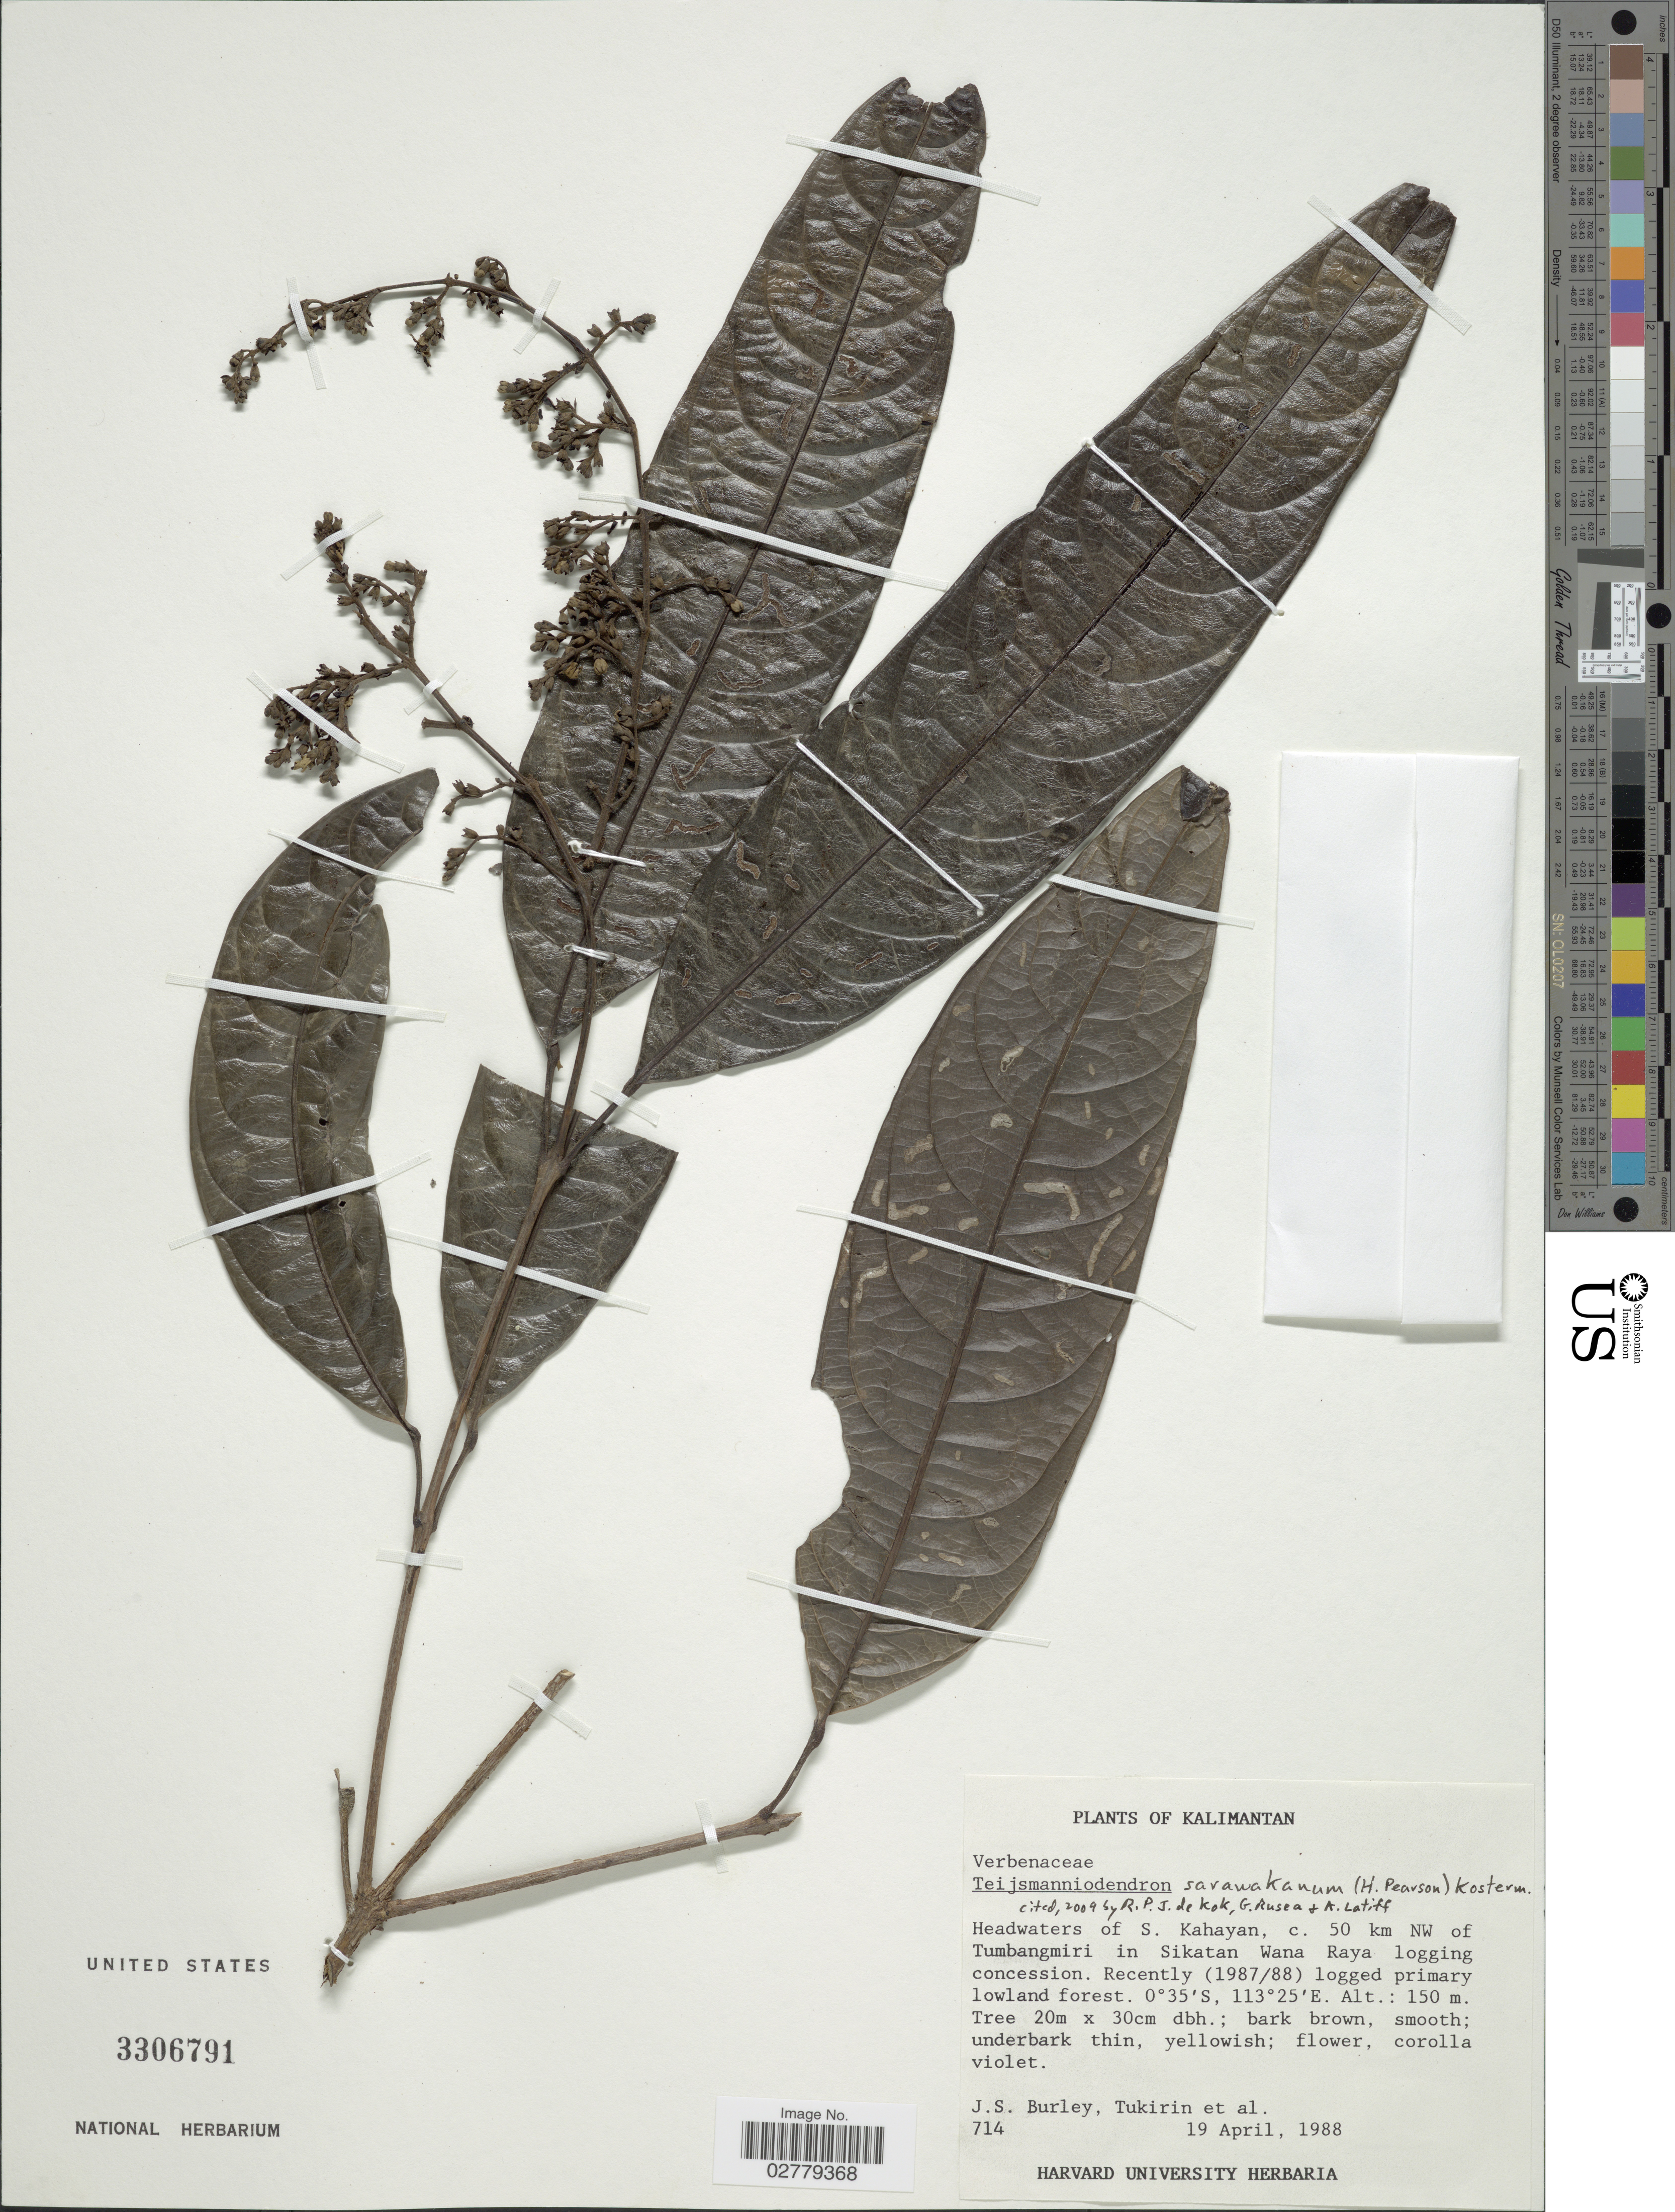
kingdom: Plantae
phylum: Tracheophyta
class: Magnoliopsida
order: Lamiales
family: Lamiaceae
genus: Teijsmanniodendron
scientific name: Teijsmanniodendron sarawakanum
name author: (H. Pearson) Kosterm.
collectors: J. S. Burley, -. Tukirin & et al.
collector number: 714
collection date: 1988-04-19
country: Indonesia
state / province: Kalimantan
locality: Headwaters of S. Kahayan, c. 50 km NW of Tumbangmiri in Sikatan Wana Raya logging concession.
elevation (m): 150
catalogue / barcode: US 3306791